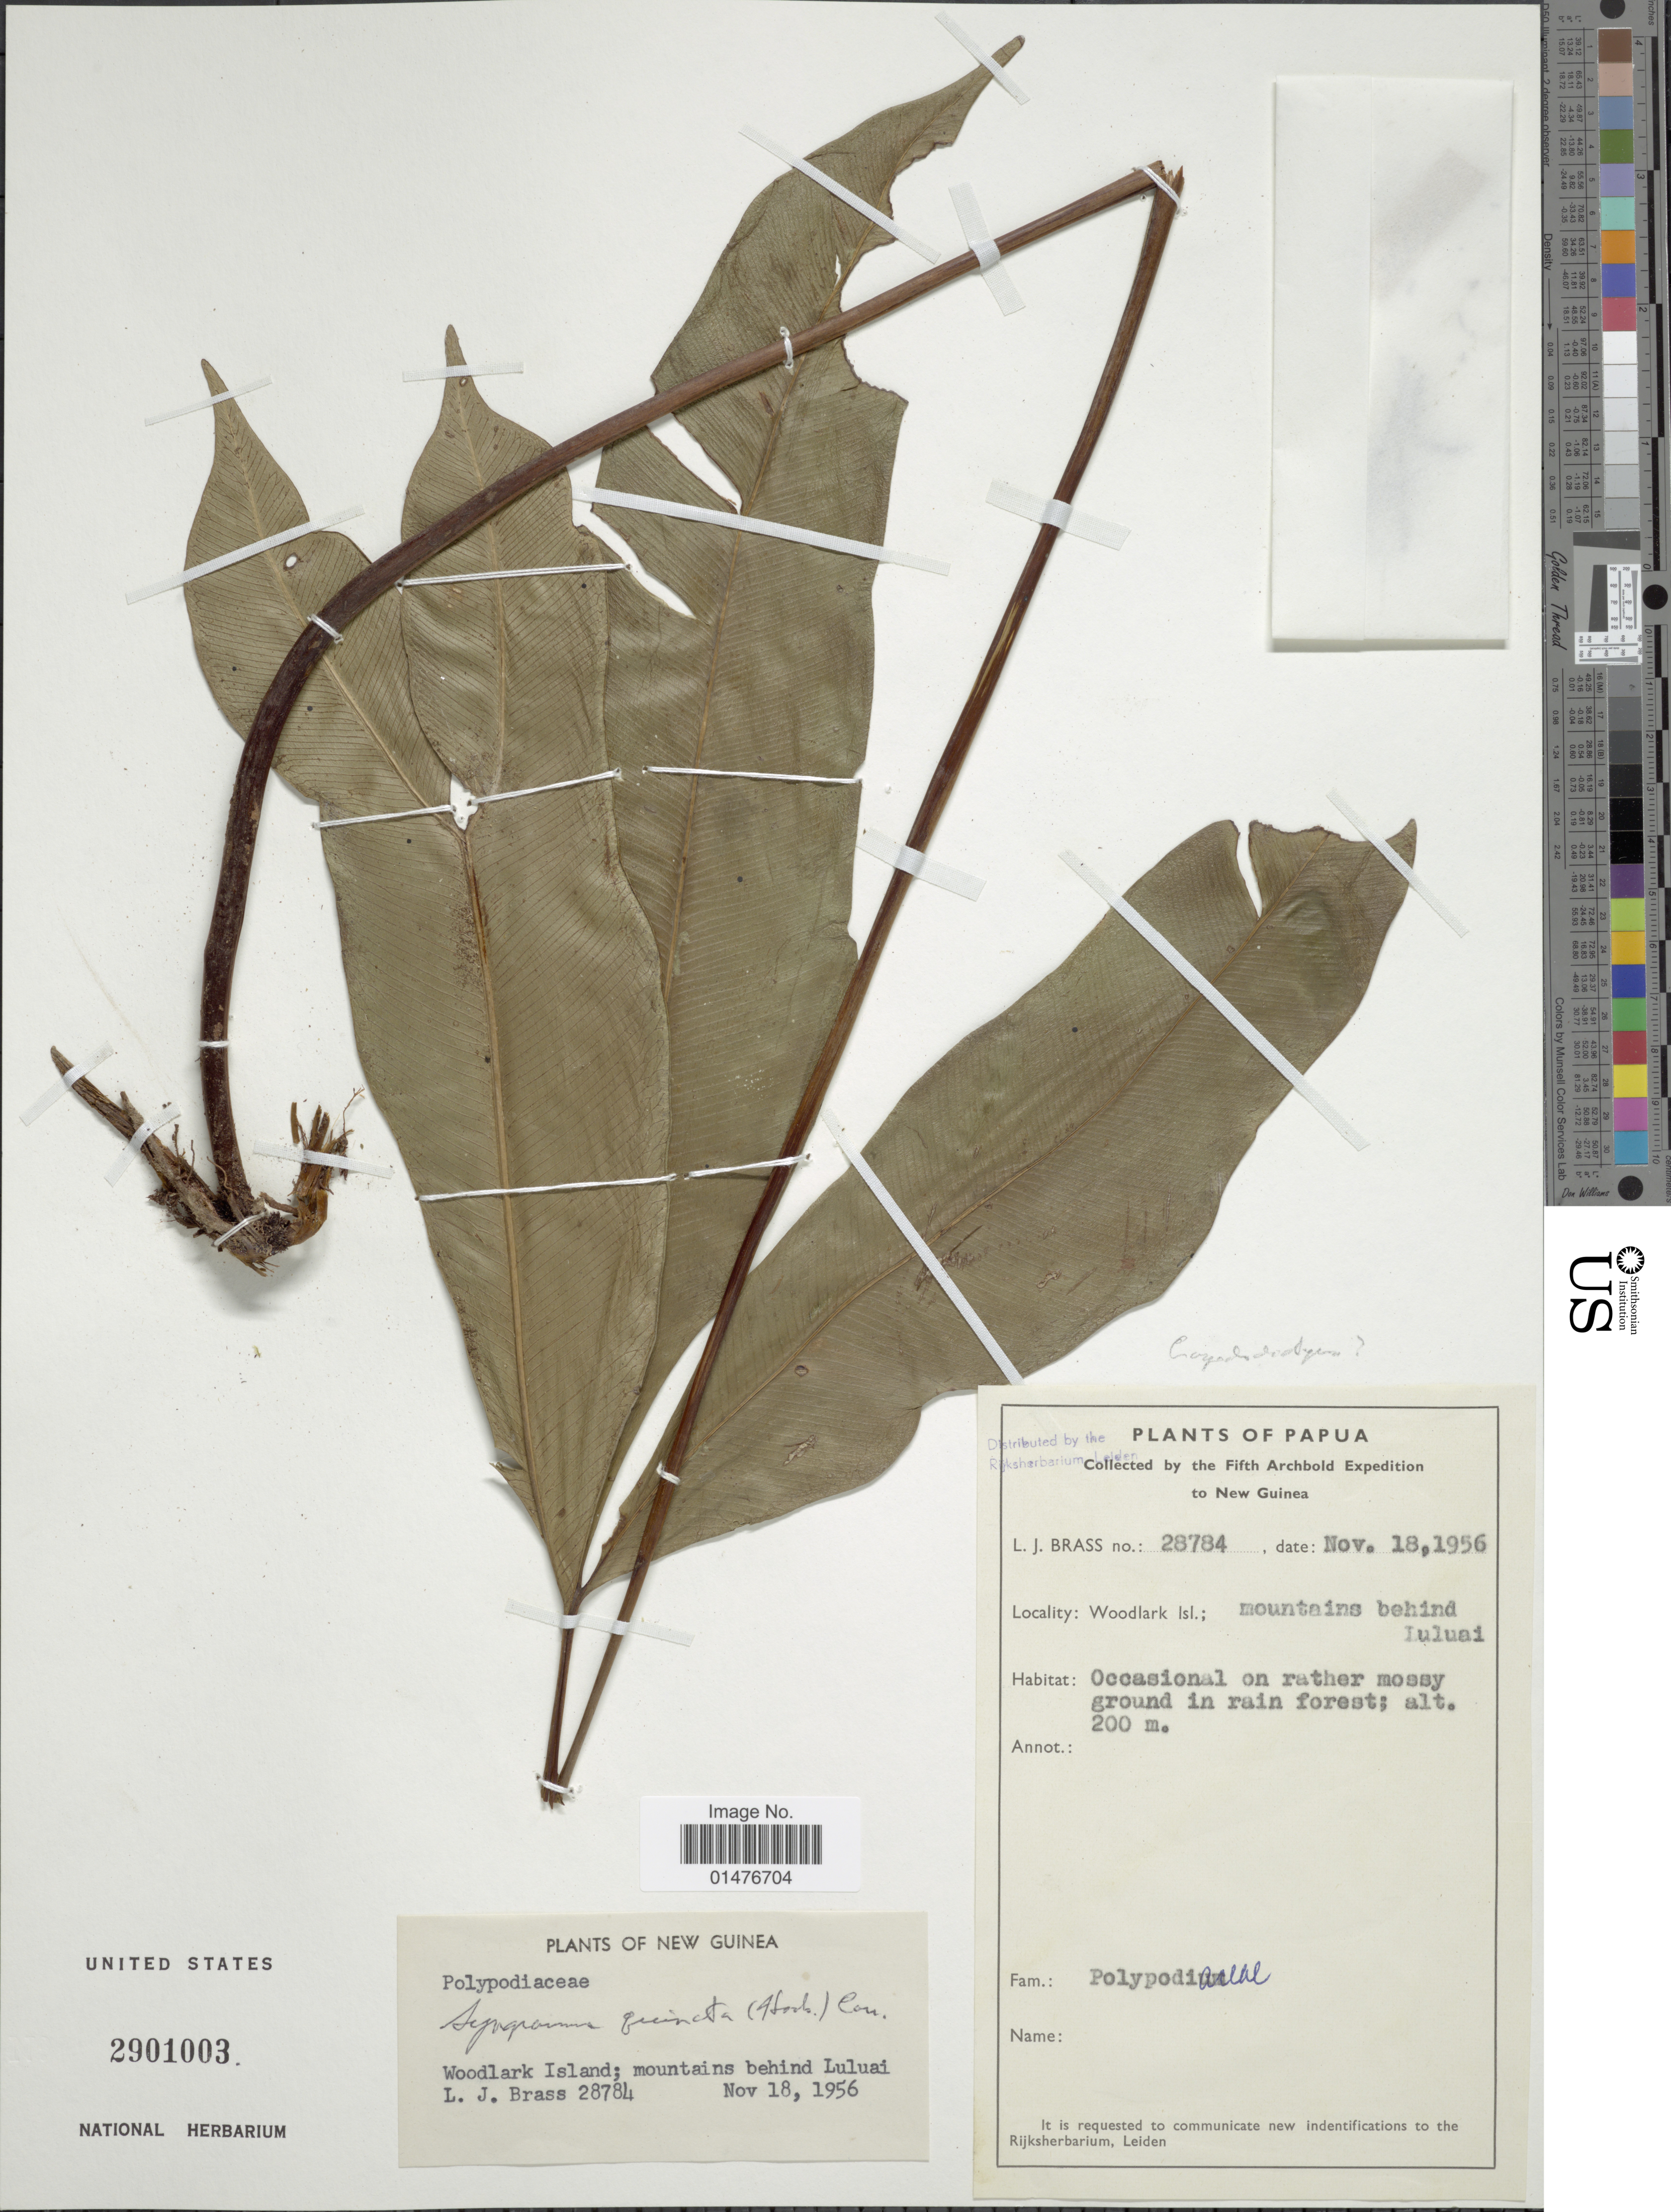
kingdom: Plantae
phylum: Tracheophyta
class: Polypodiopsida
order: Polypodiales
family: Pteridaceae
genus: Syngramma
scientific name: Syngramma quinata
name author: (Hook.) Carruth.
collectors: L. J. Brass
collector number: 28784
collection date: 1956-11-18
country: Papua New Guinea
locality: Papua, Woodlark Island; mountains behind Luluai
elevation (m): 200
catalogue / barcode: US 2901003